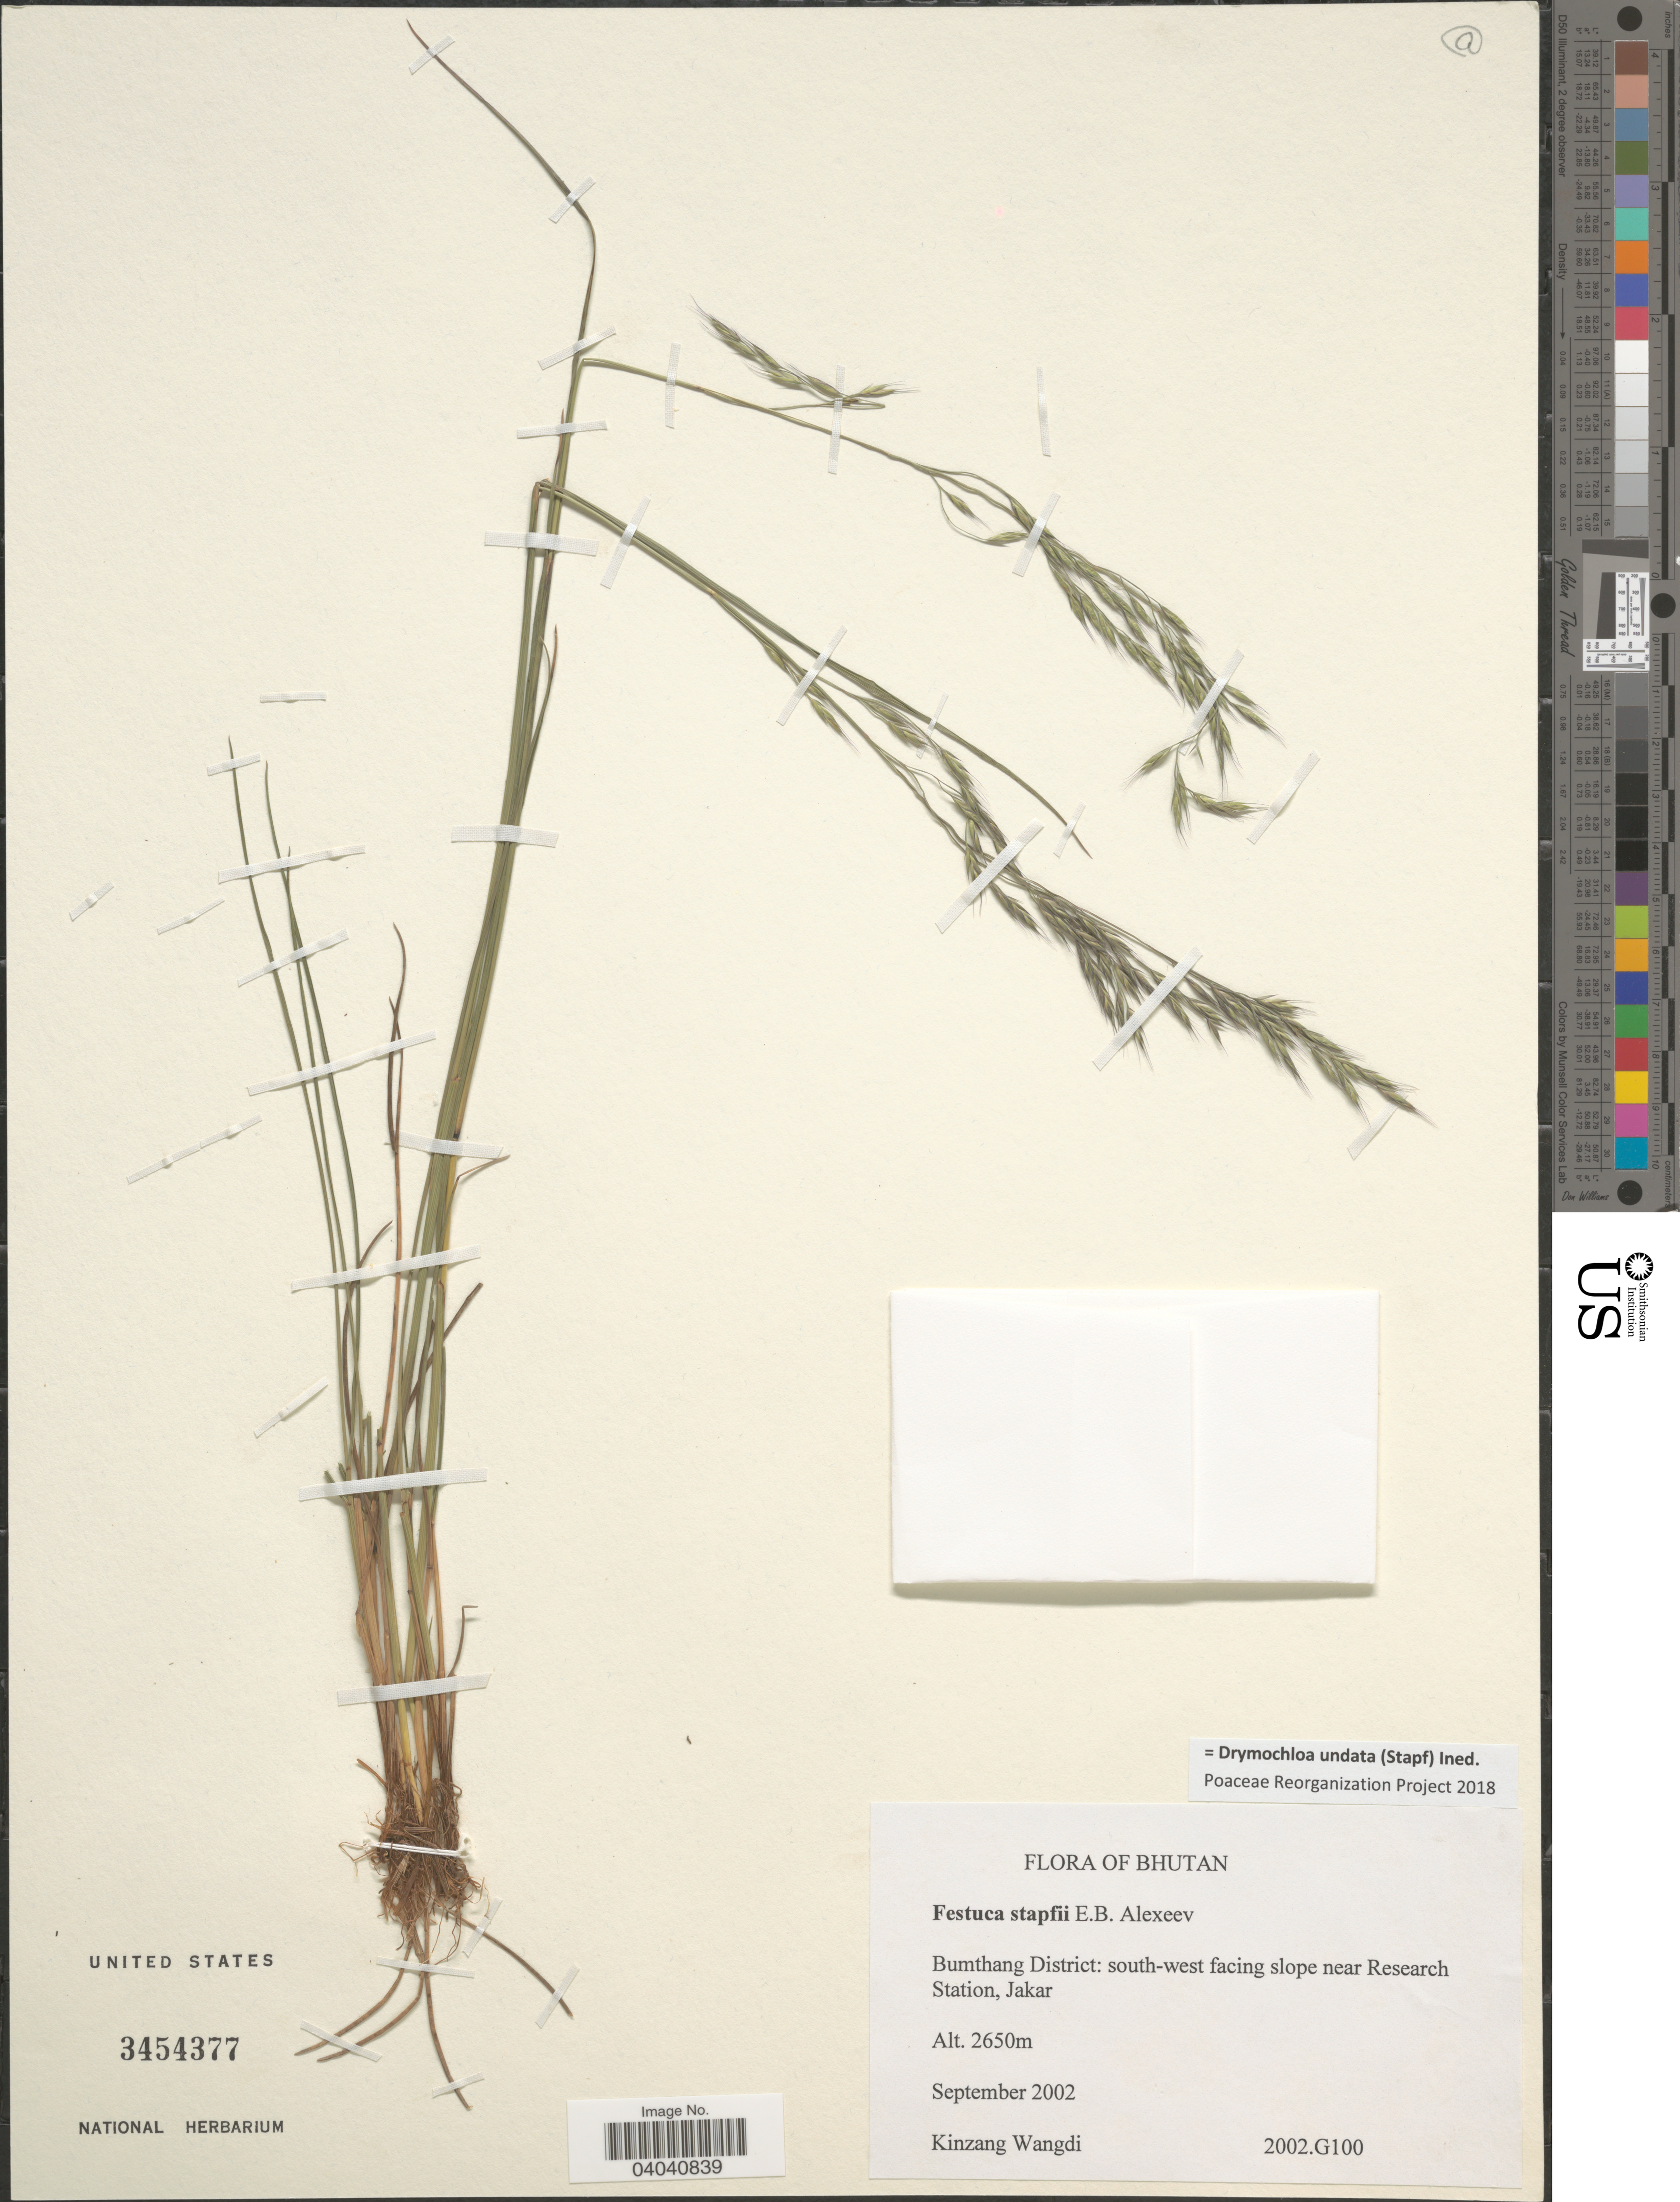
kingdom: Plantae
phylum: Tracheophyta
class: Liliopsida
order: Poales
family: Poaceae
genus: Drymochloa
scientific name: Drymochloa undata (Stapf) ined.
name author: (Stapf)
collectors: K. Wangdi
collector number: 2002.G100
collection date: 2002-09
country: Bhutan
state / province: Bumthang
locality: Bumthang District: south-west facing slope near Research Station, Jakar.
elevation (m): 2650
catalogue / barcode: US 3454377